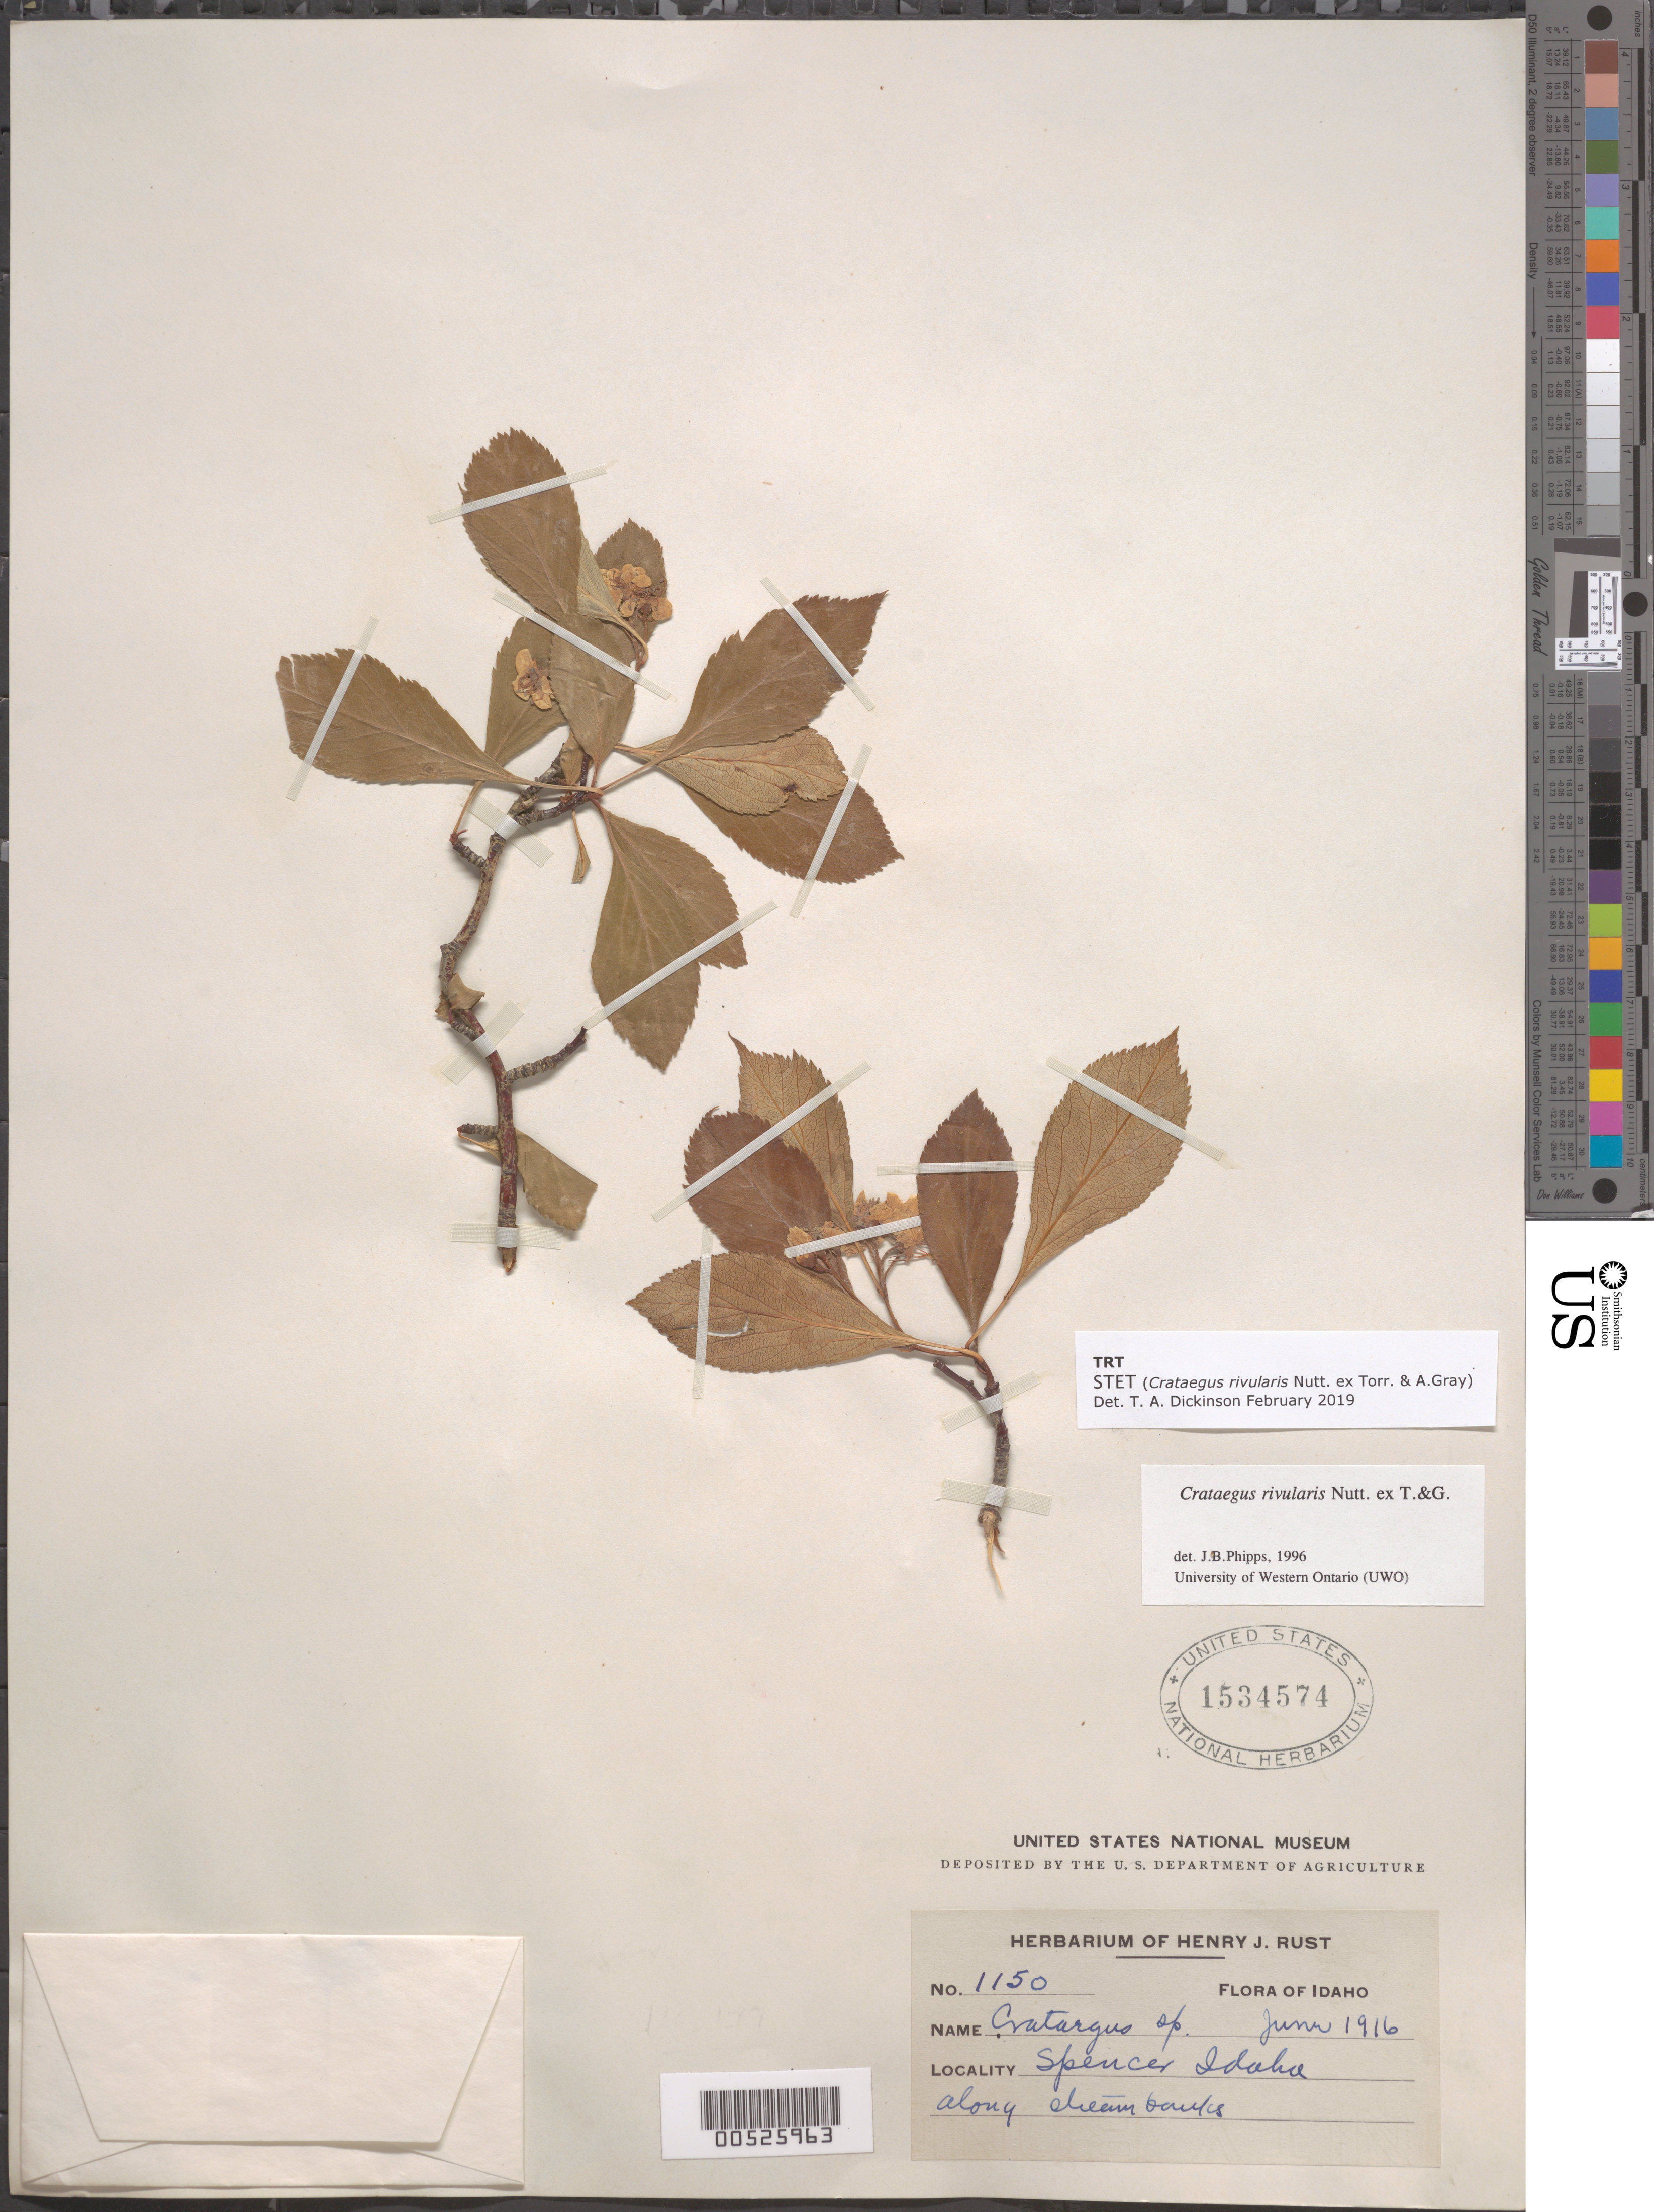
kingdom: Plantae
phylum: Tracheophyta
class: Magnoliopsida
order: Rosales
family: Rosaceae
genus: Crataegus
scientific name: Crataegus rivularis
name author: Nutt.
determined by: Phipps, James B., (UWO), University of Western Ontario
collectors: H. J. Rust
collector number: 1150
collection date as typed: Jun 1916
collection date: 1916-06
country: United States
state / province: Idaho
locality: Spencer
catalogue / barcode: US 1534574